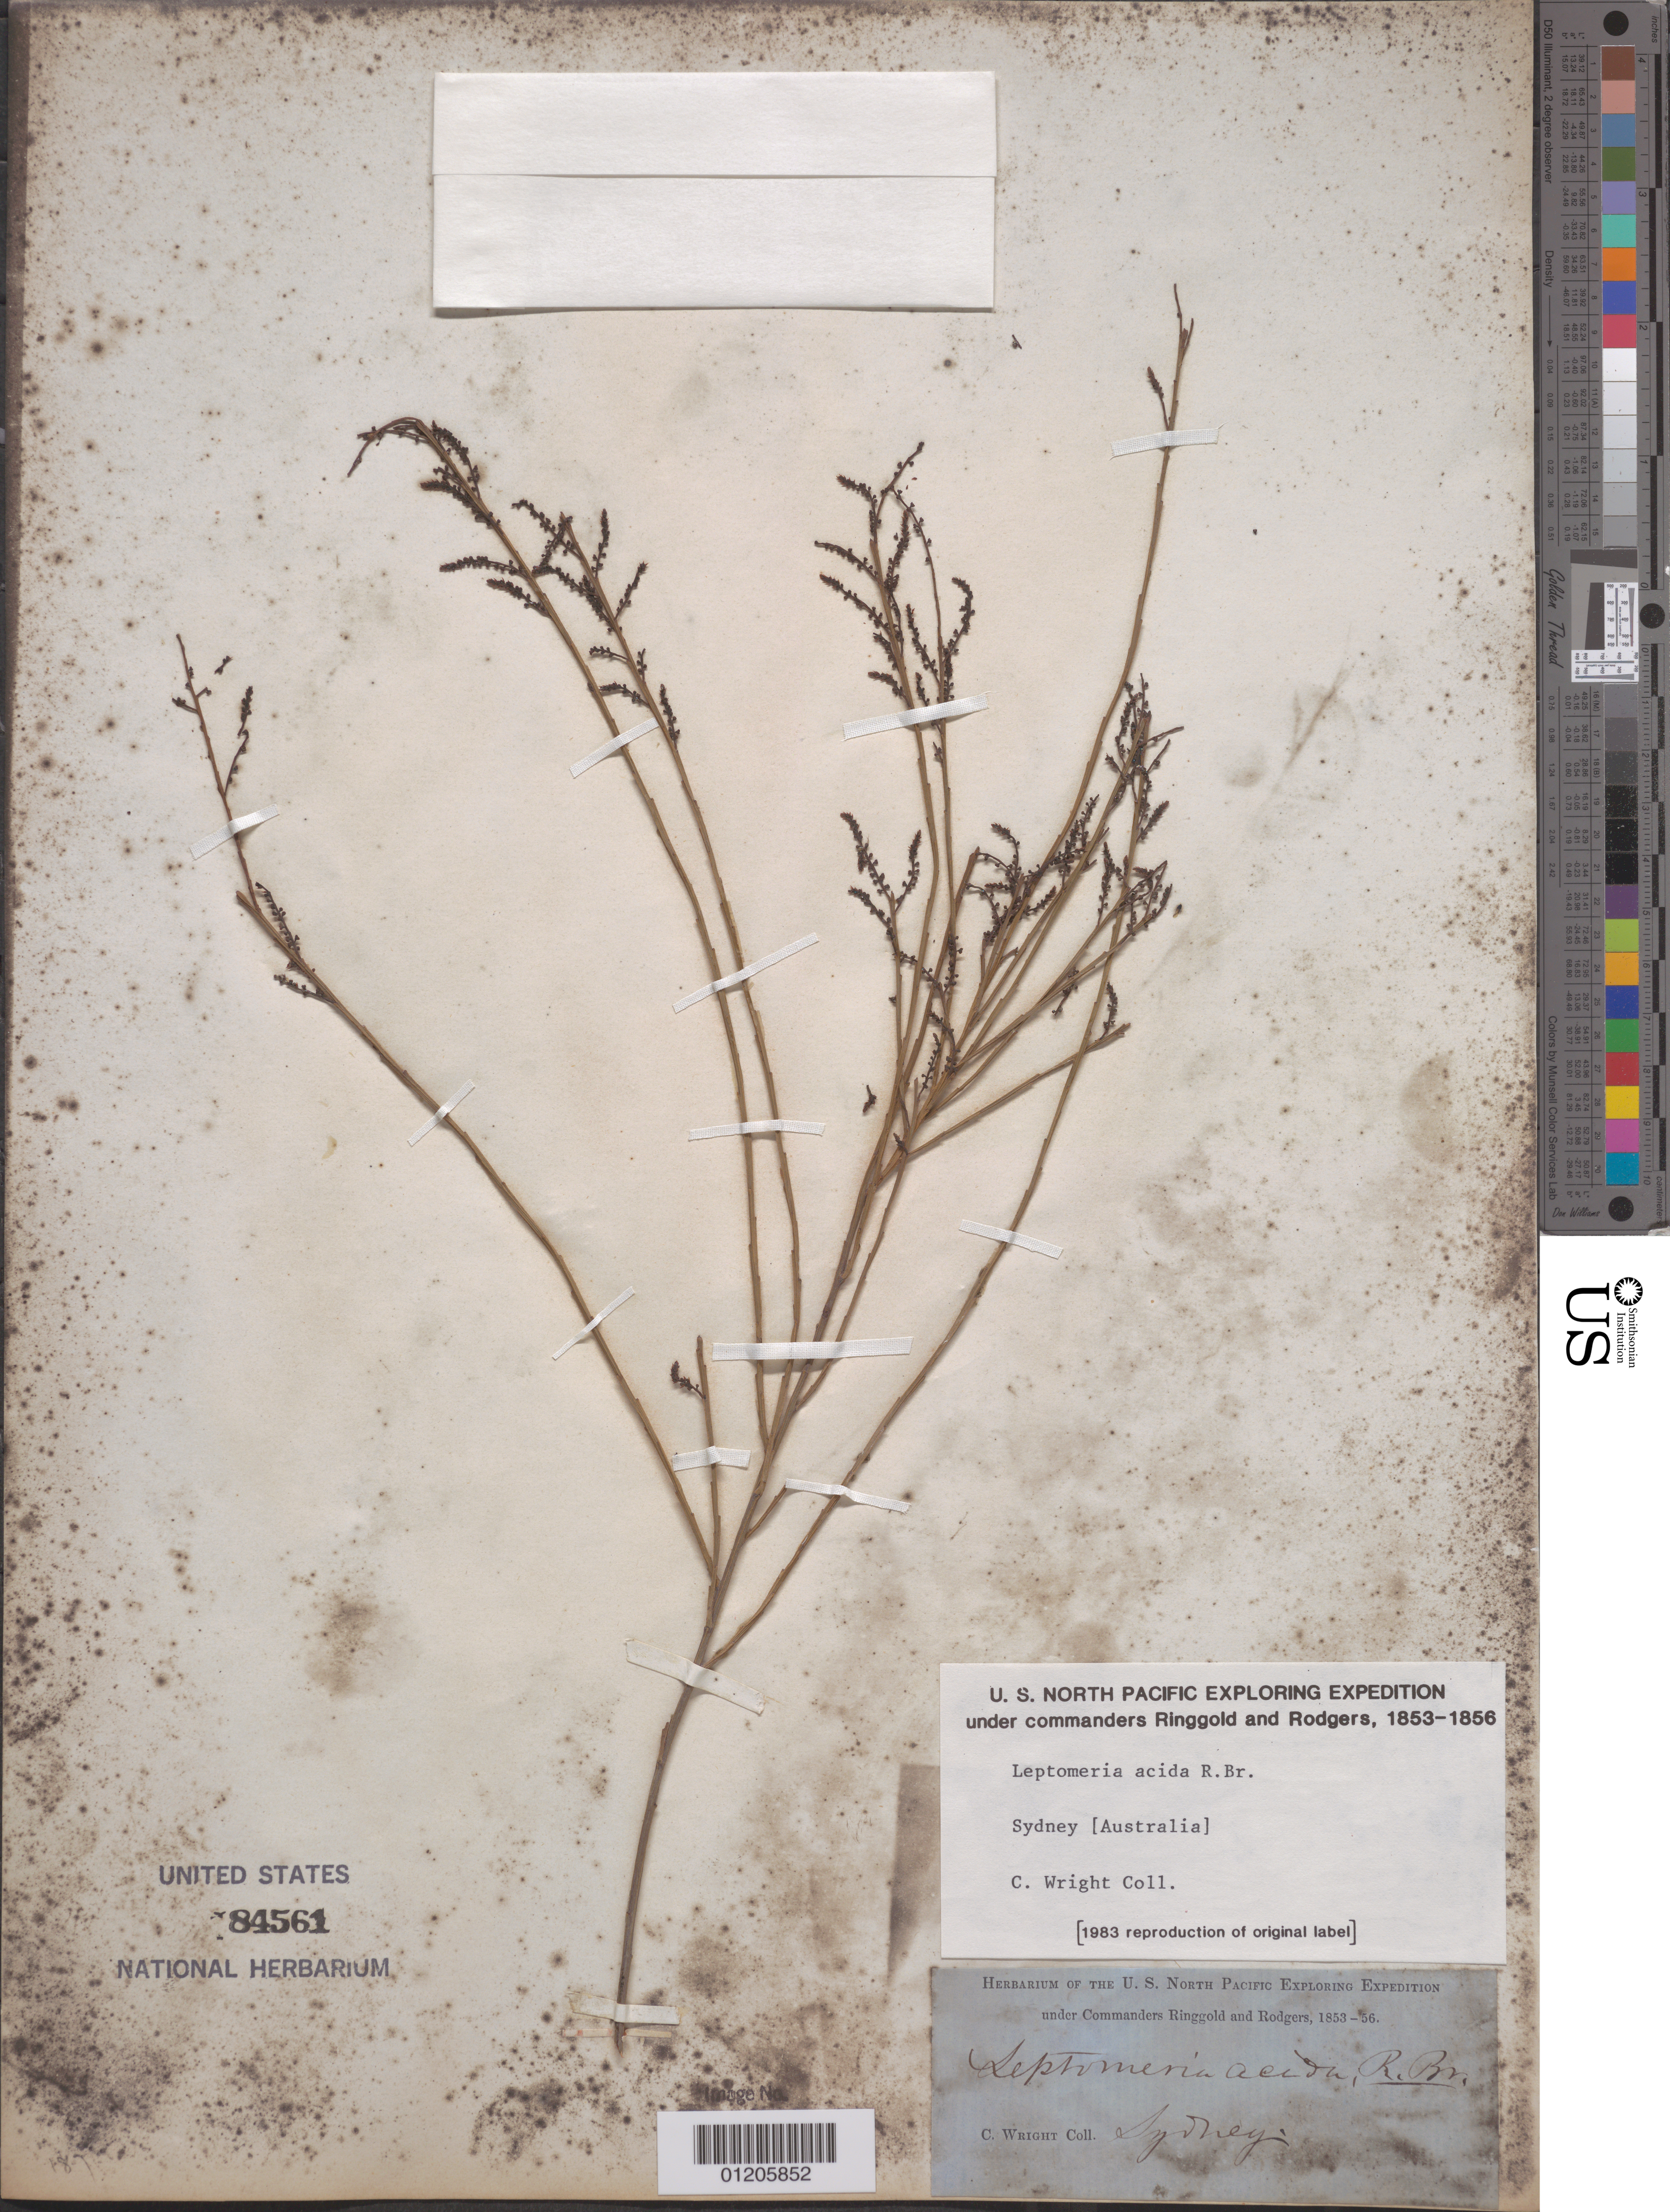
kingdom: Plantae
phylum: Tracheophyta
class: Magnoliopsida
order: Santalales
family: Amphorogynaceae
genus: Leptomeria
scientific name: Leptomeria acida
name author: R. Br.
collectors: C. Wright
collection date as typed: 1853 to -- -- 1856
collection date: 1853/1856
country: Australia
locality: Sydney.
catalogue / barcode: US 84561